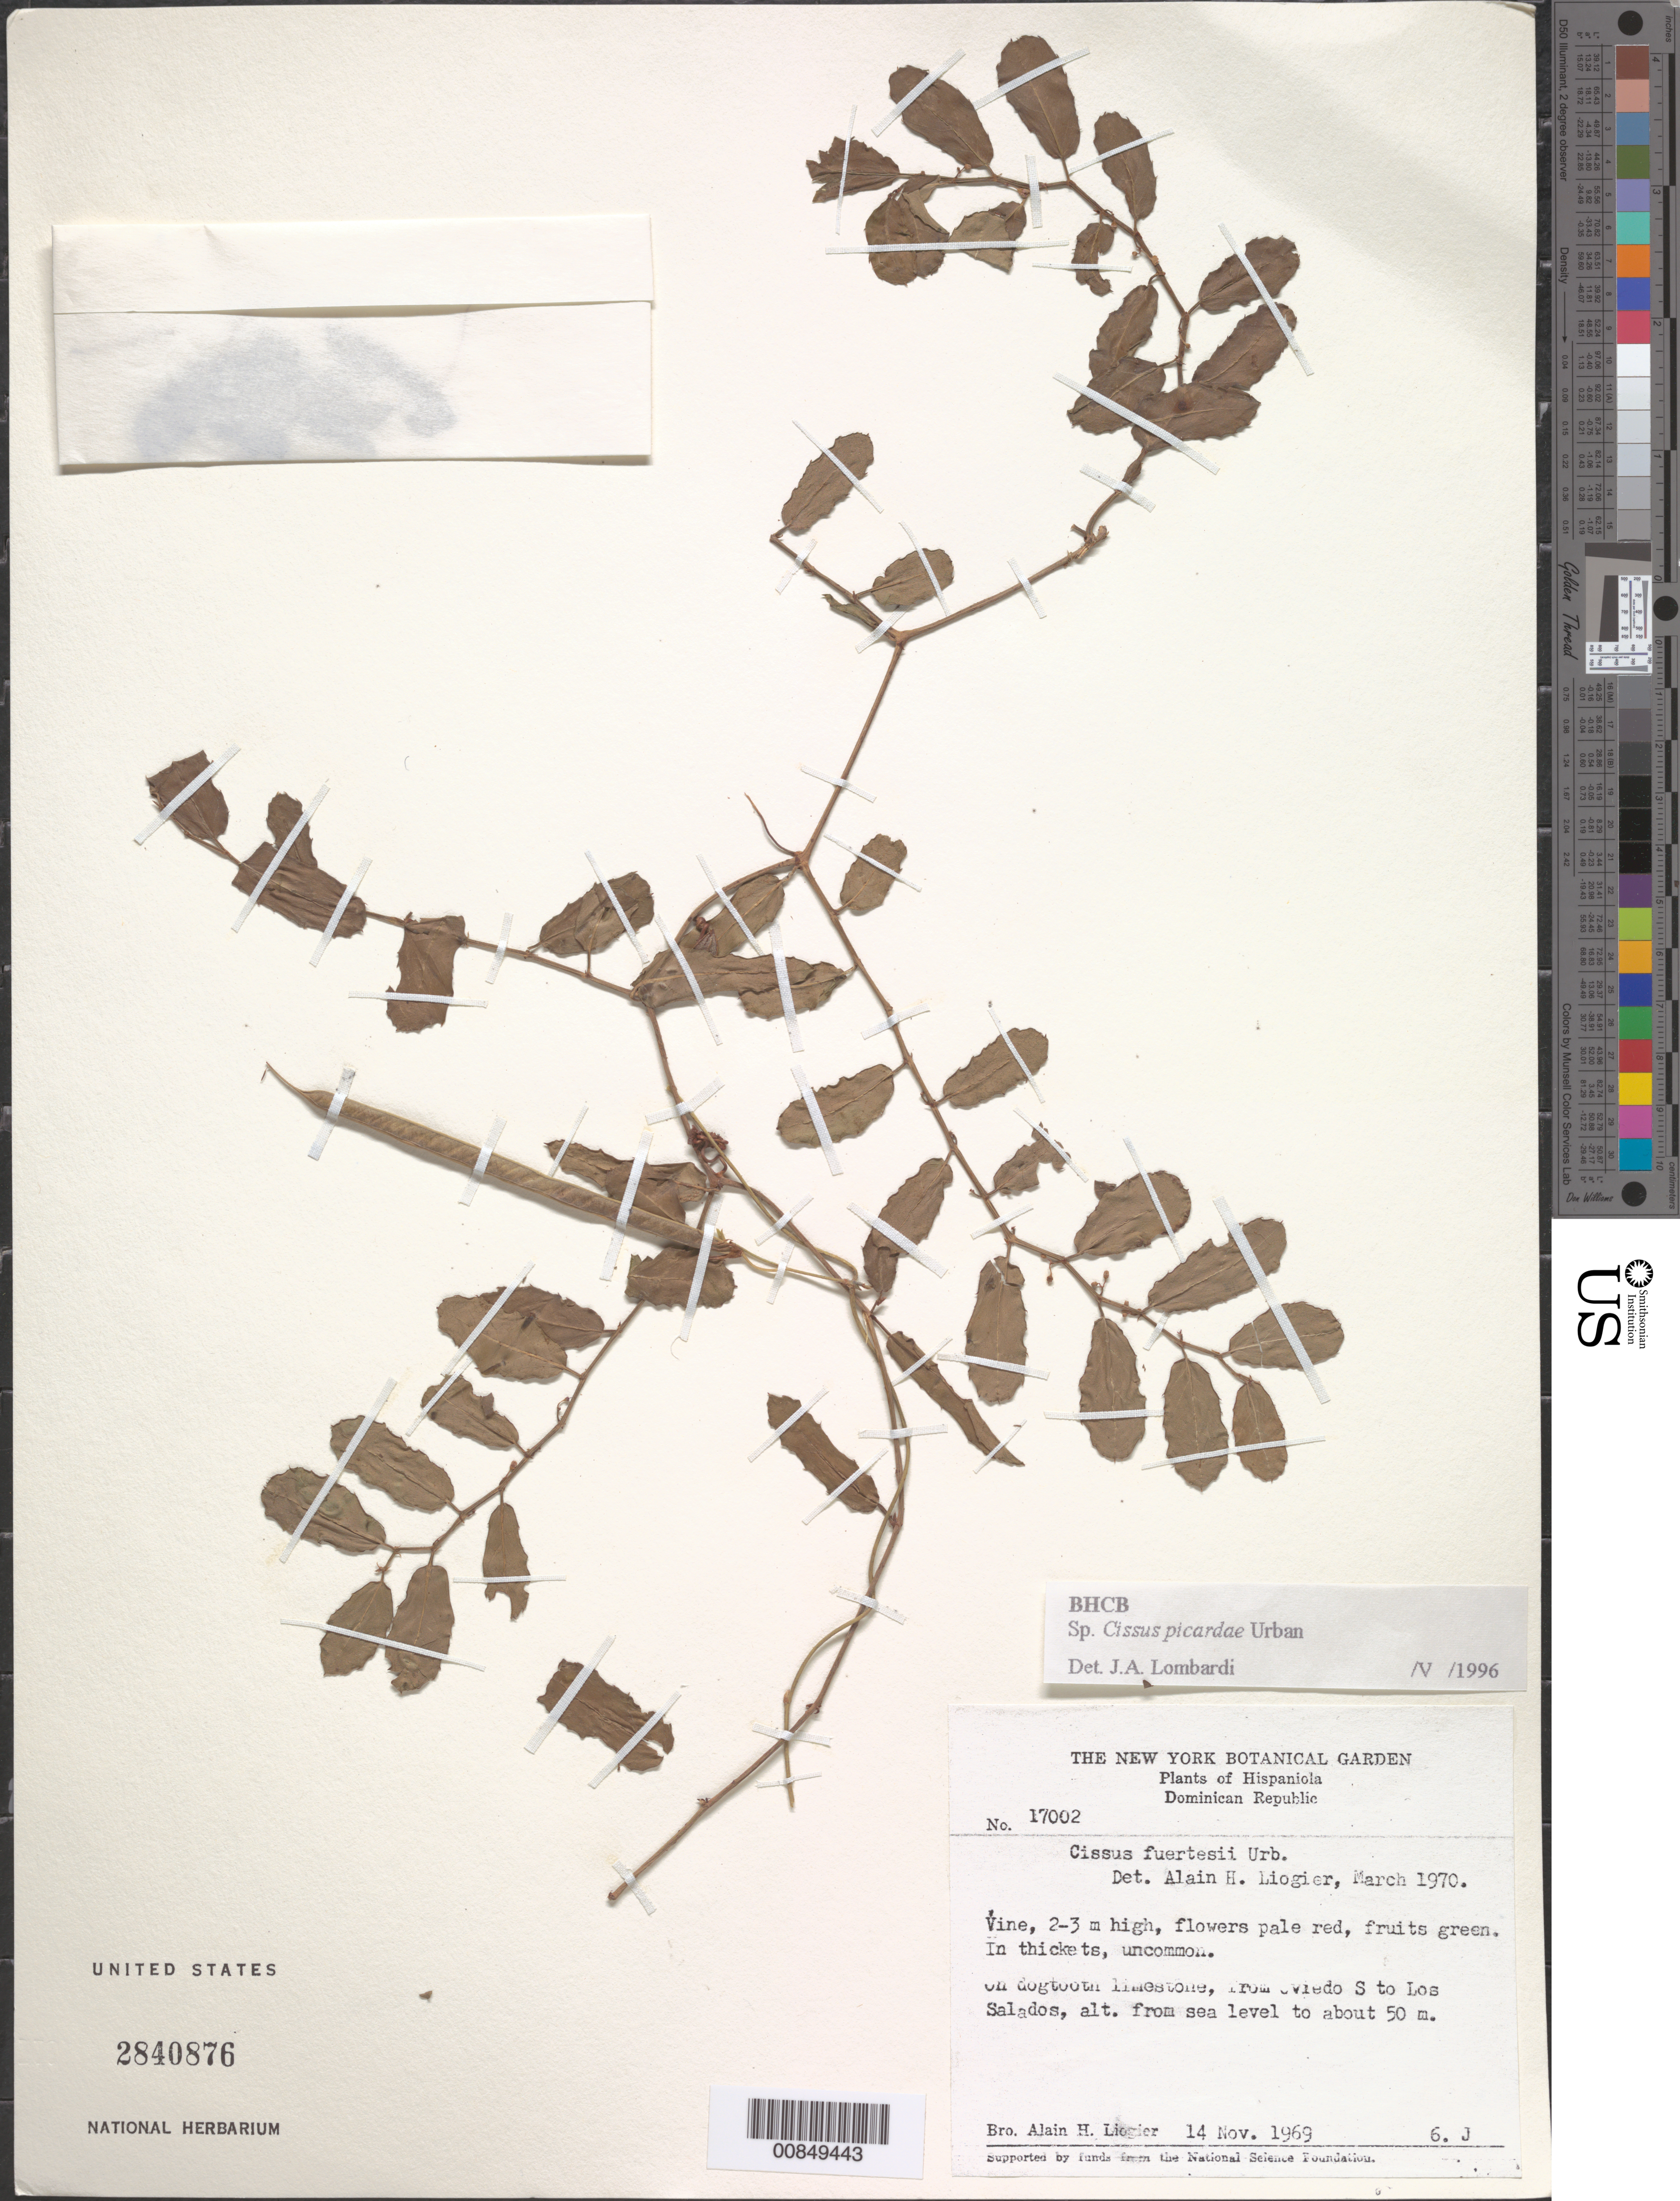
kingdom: Plantae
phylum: Tracheophyta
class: Magnoliopsida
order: Vitales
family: Vitaceae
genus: Cissus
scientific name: Cissus picardae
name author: Urb.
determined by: Lombardi, Julio A.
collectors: A. H. Liogier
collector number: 17002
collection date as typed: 14 Nov 1969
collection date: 1969-11-14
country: Dominican Republic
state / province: Pedernales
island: Hispaniola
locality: From Oviedo S to Los Salados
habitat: In thickets on dogtooth limestone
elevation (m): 0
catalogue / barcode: US 2840876